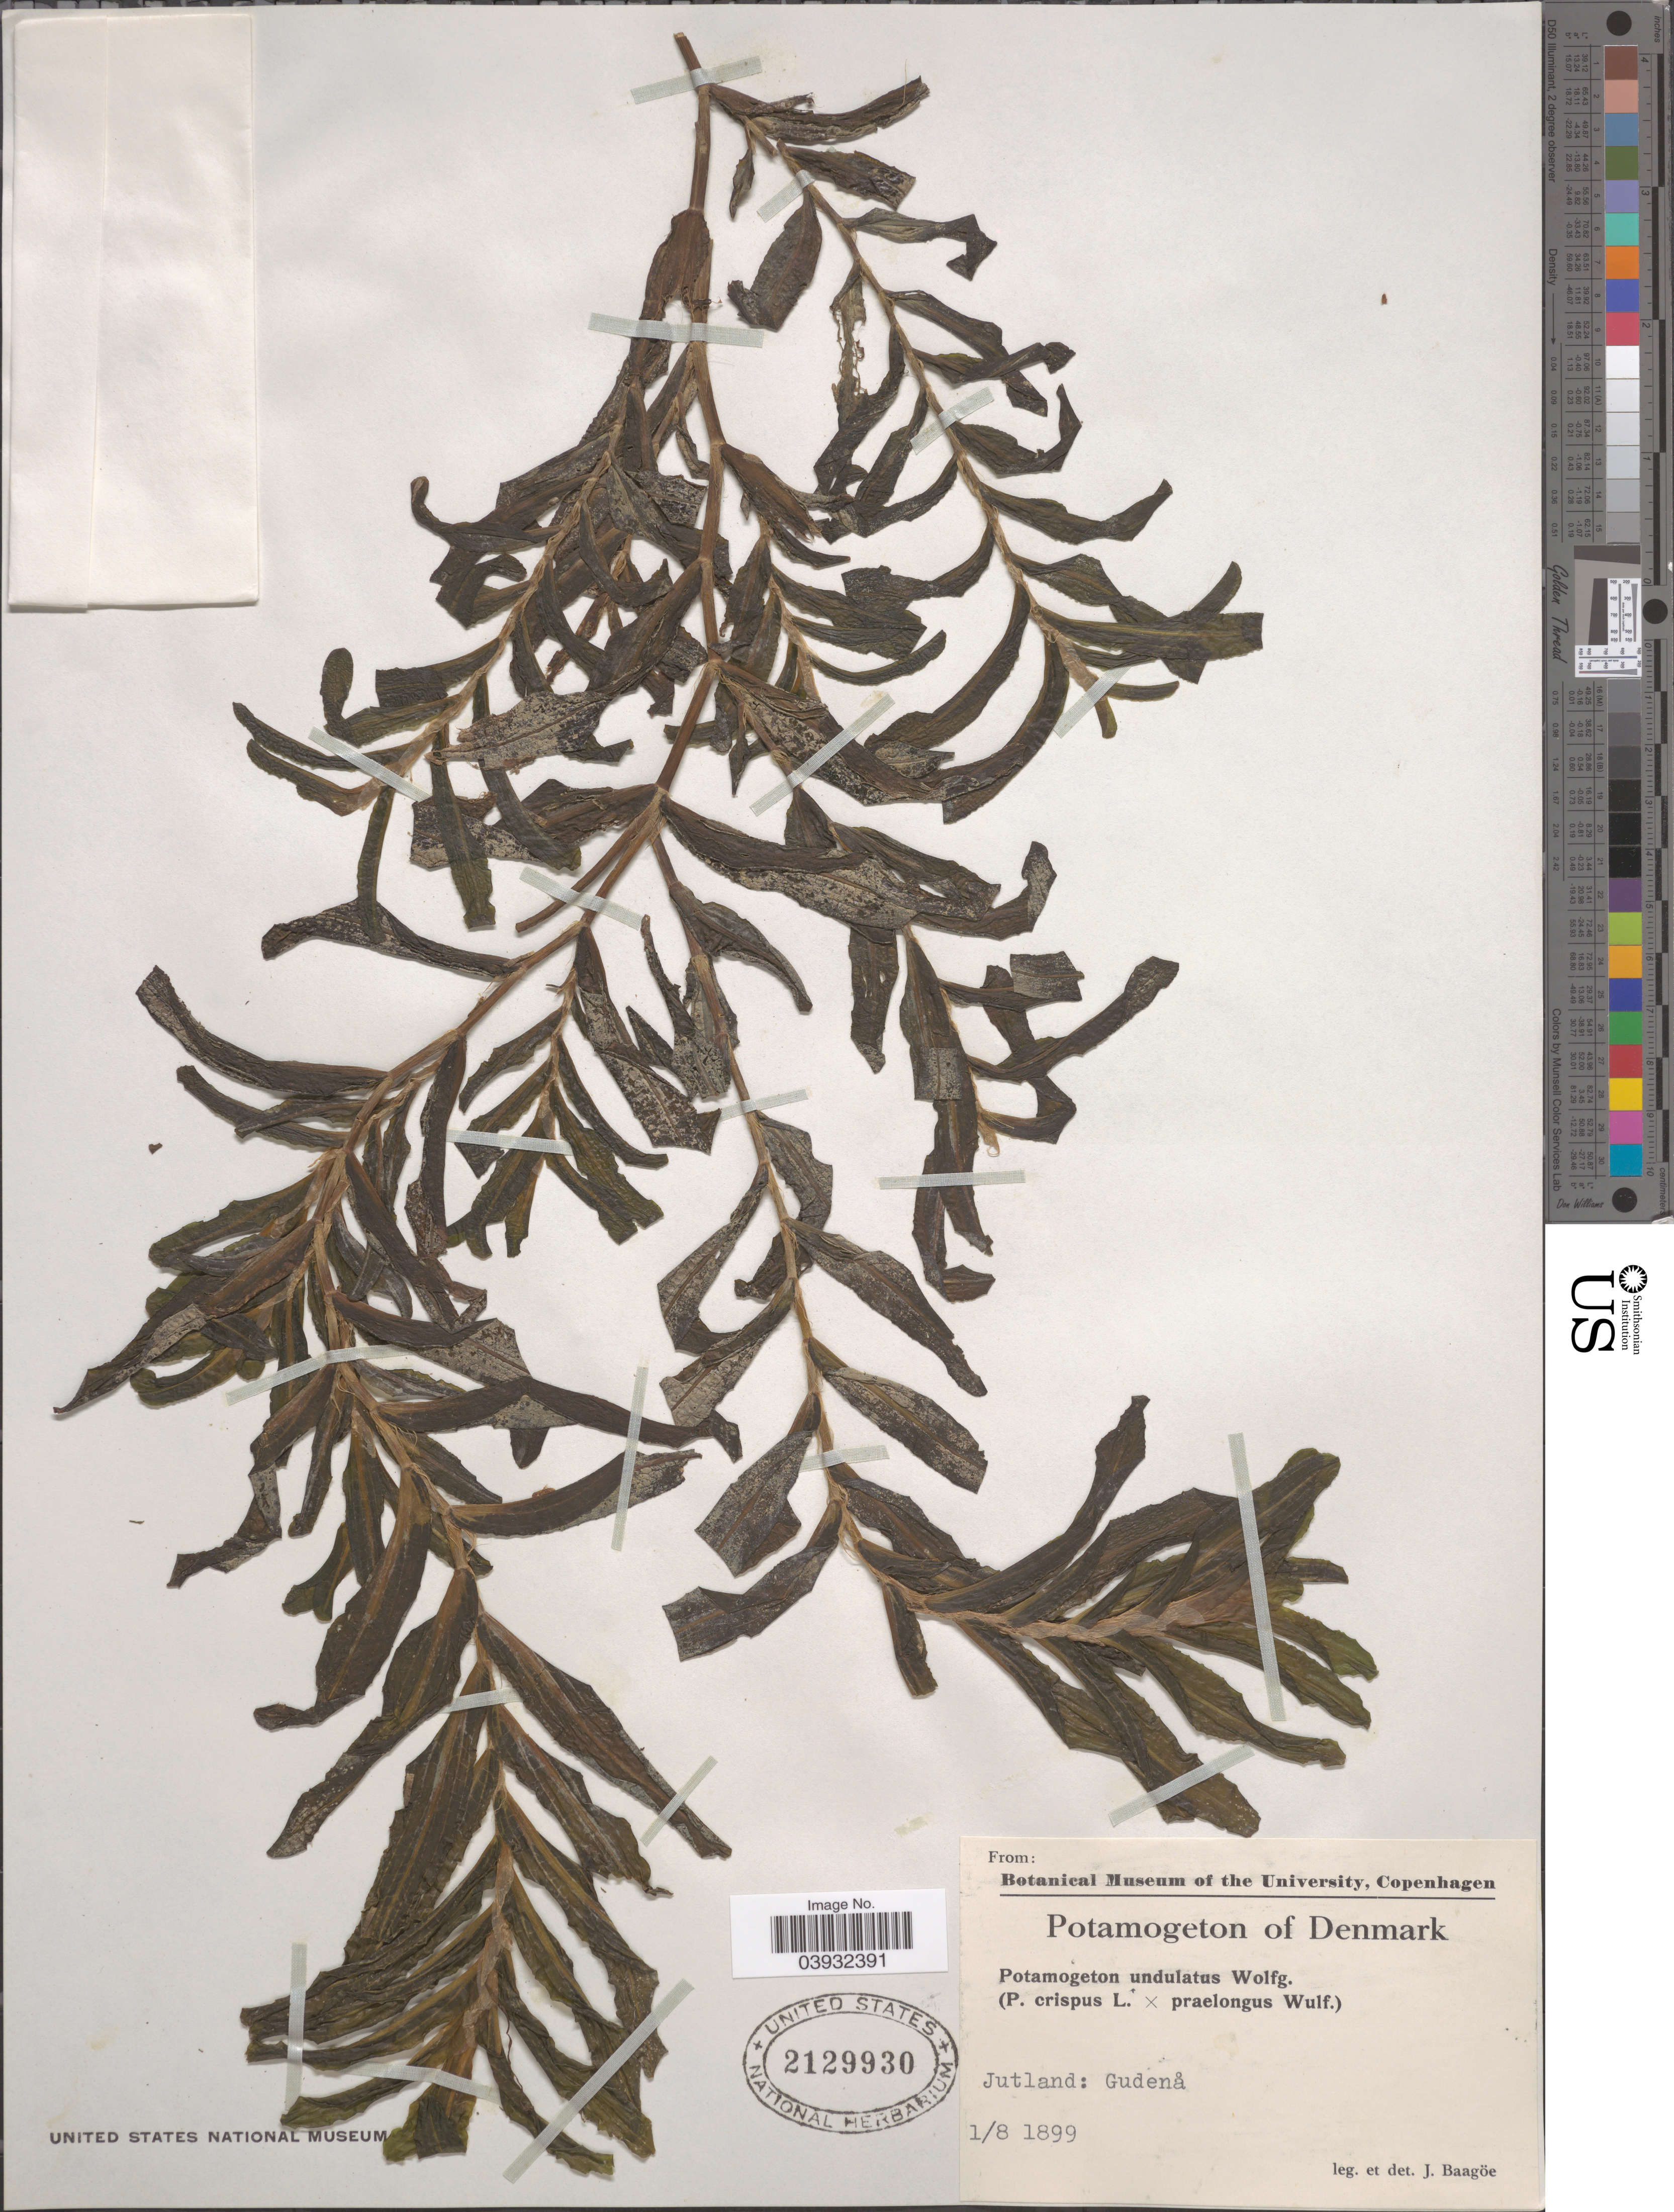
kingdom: Plantae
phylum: Tracheophyta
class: Liliopsida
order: Alismatales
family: Potamogetonaceae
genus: Potamogeton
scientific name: Potamogeton undulatus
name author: Wolfg.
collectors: J. Baagoe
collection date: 1899-08-01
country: Denmark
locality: Jutland: Gudenå.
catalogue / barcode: US 2129930